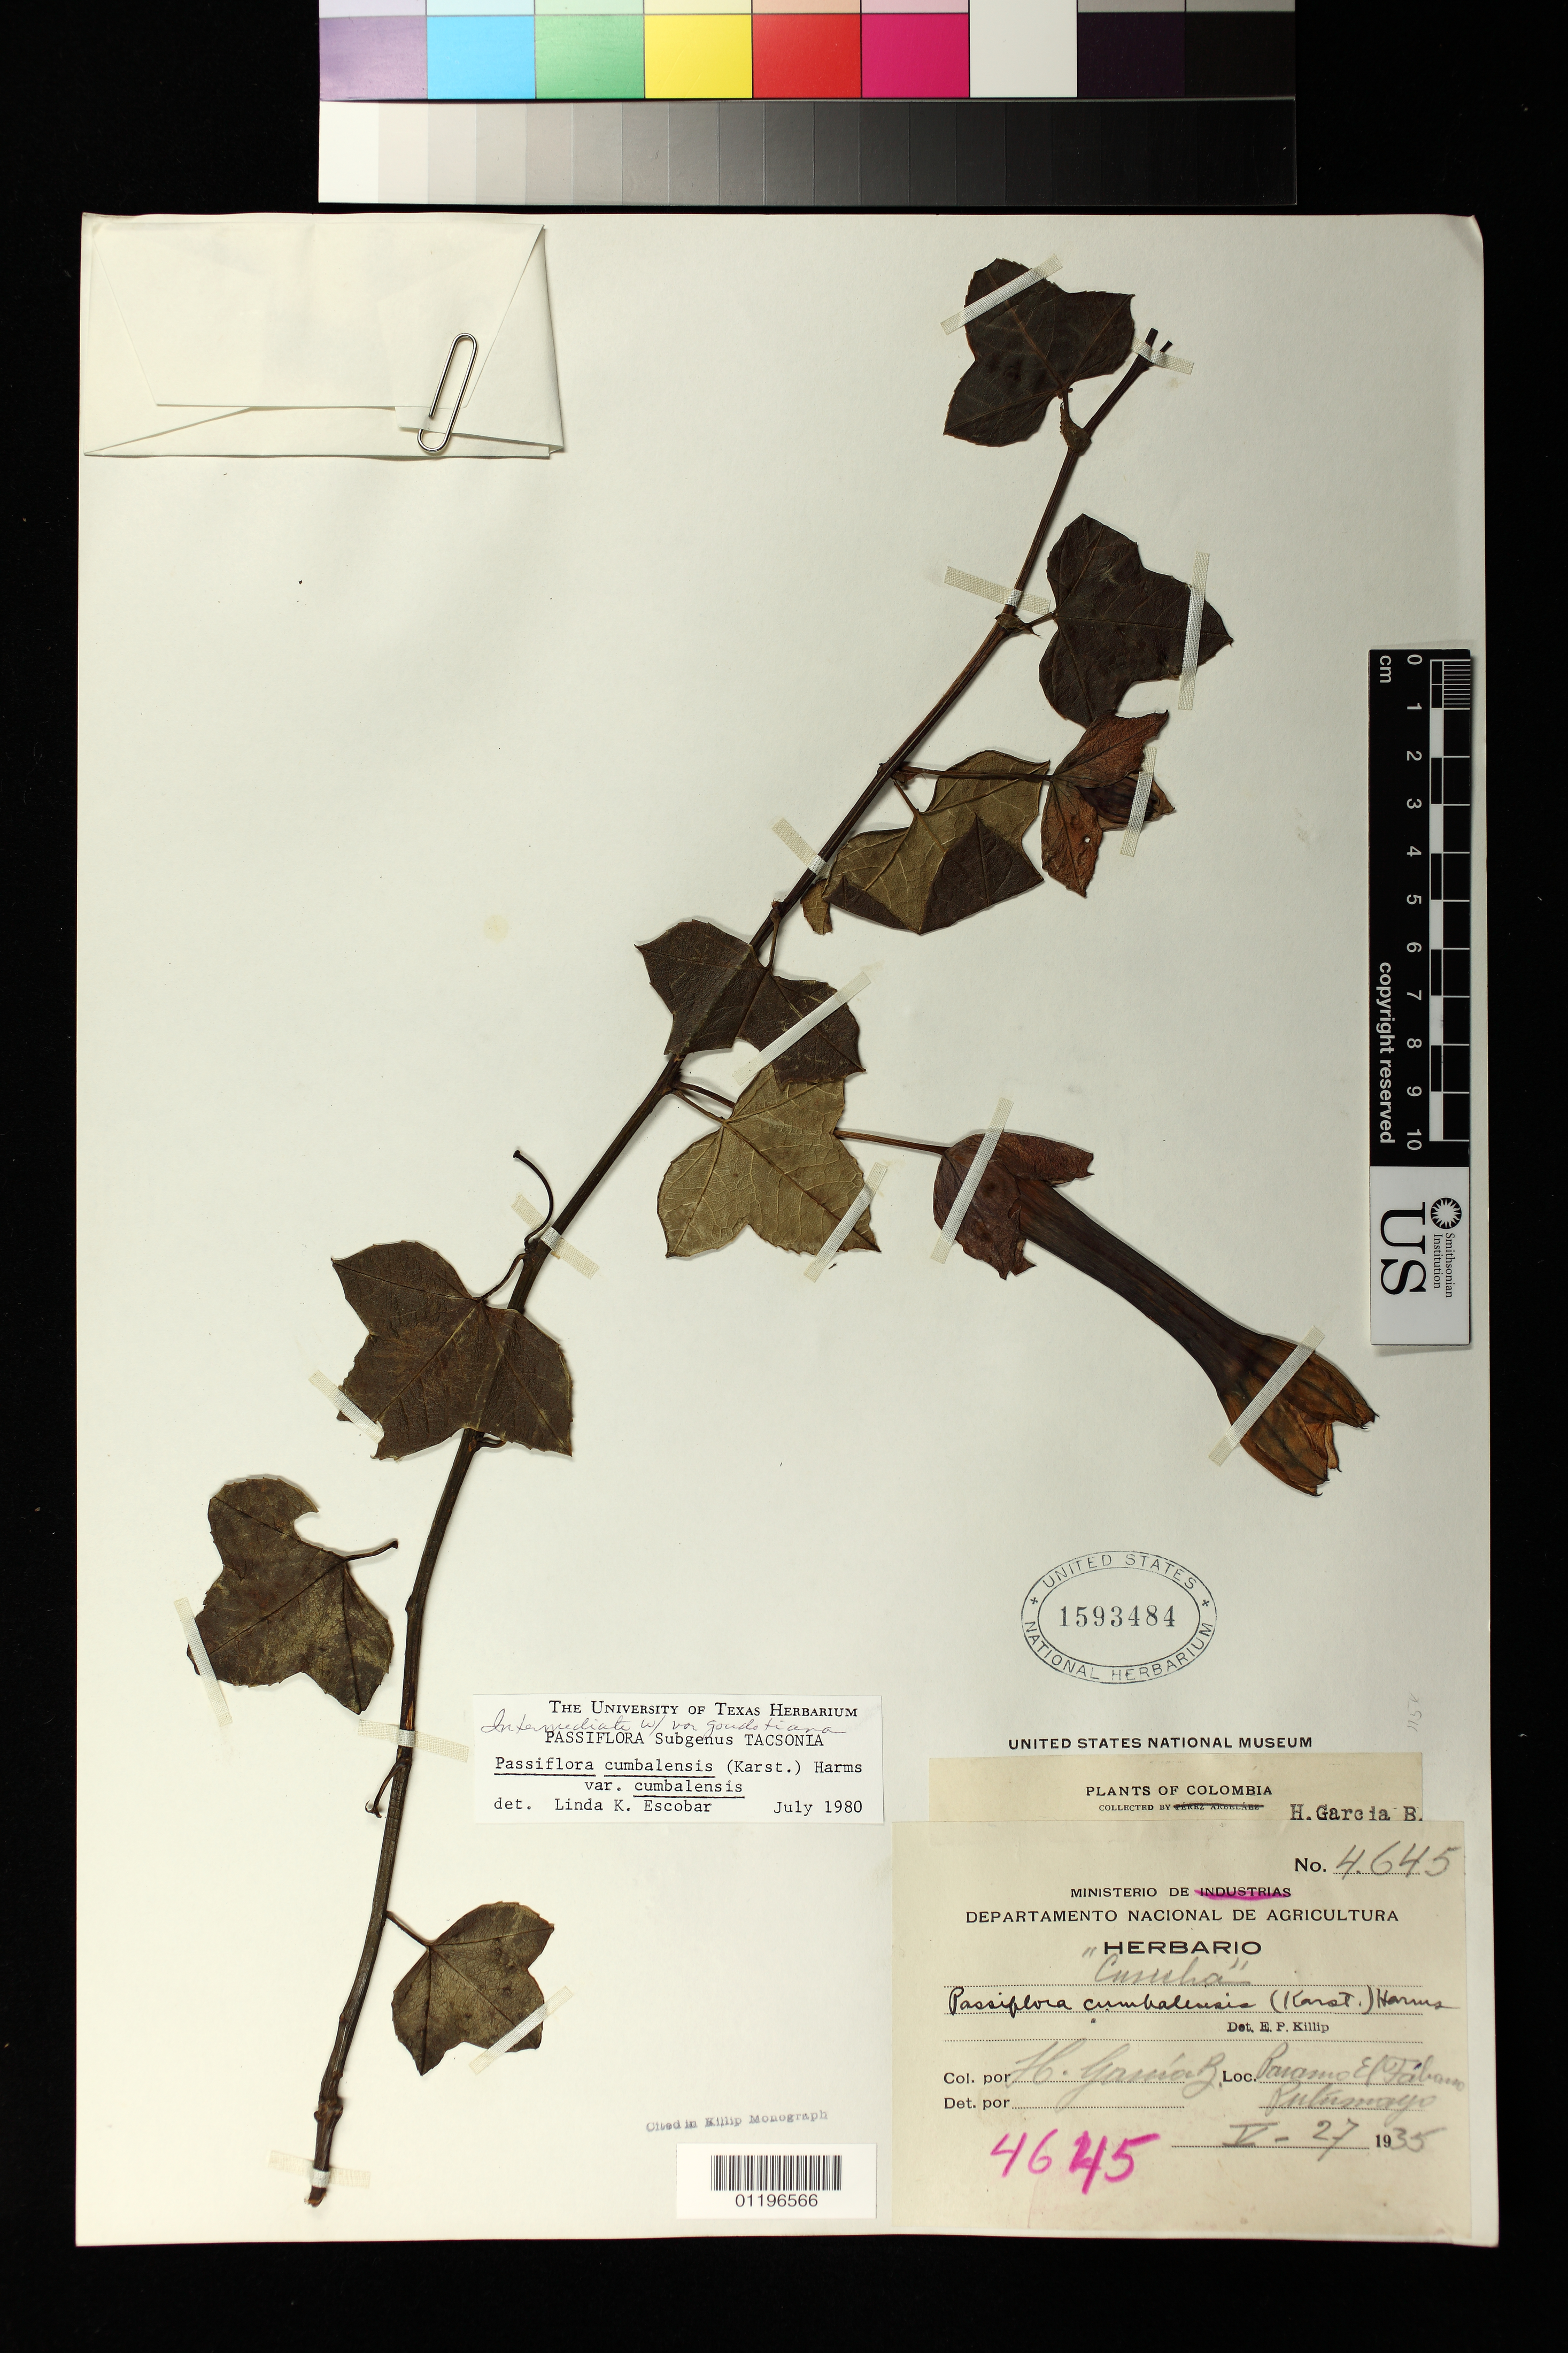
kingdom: Plantae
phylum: Tracheophyta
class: Magnoliopsida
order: Malpighiales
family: Passifloraceae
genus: Passiflora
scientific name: Passiflora cumbalensis var. cumbalensis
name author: (H. Karst.) Harms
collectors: H. García Barriga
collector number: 4645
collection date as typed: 27 May 1935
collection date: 1935-05-27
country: Colombia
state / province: Putumayo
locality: Paramo El Fabano, Putumayo.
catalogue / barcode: US 1593484